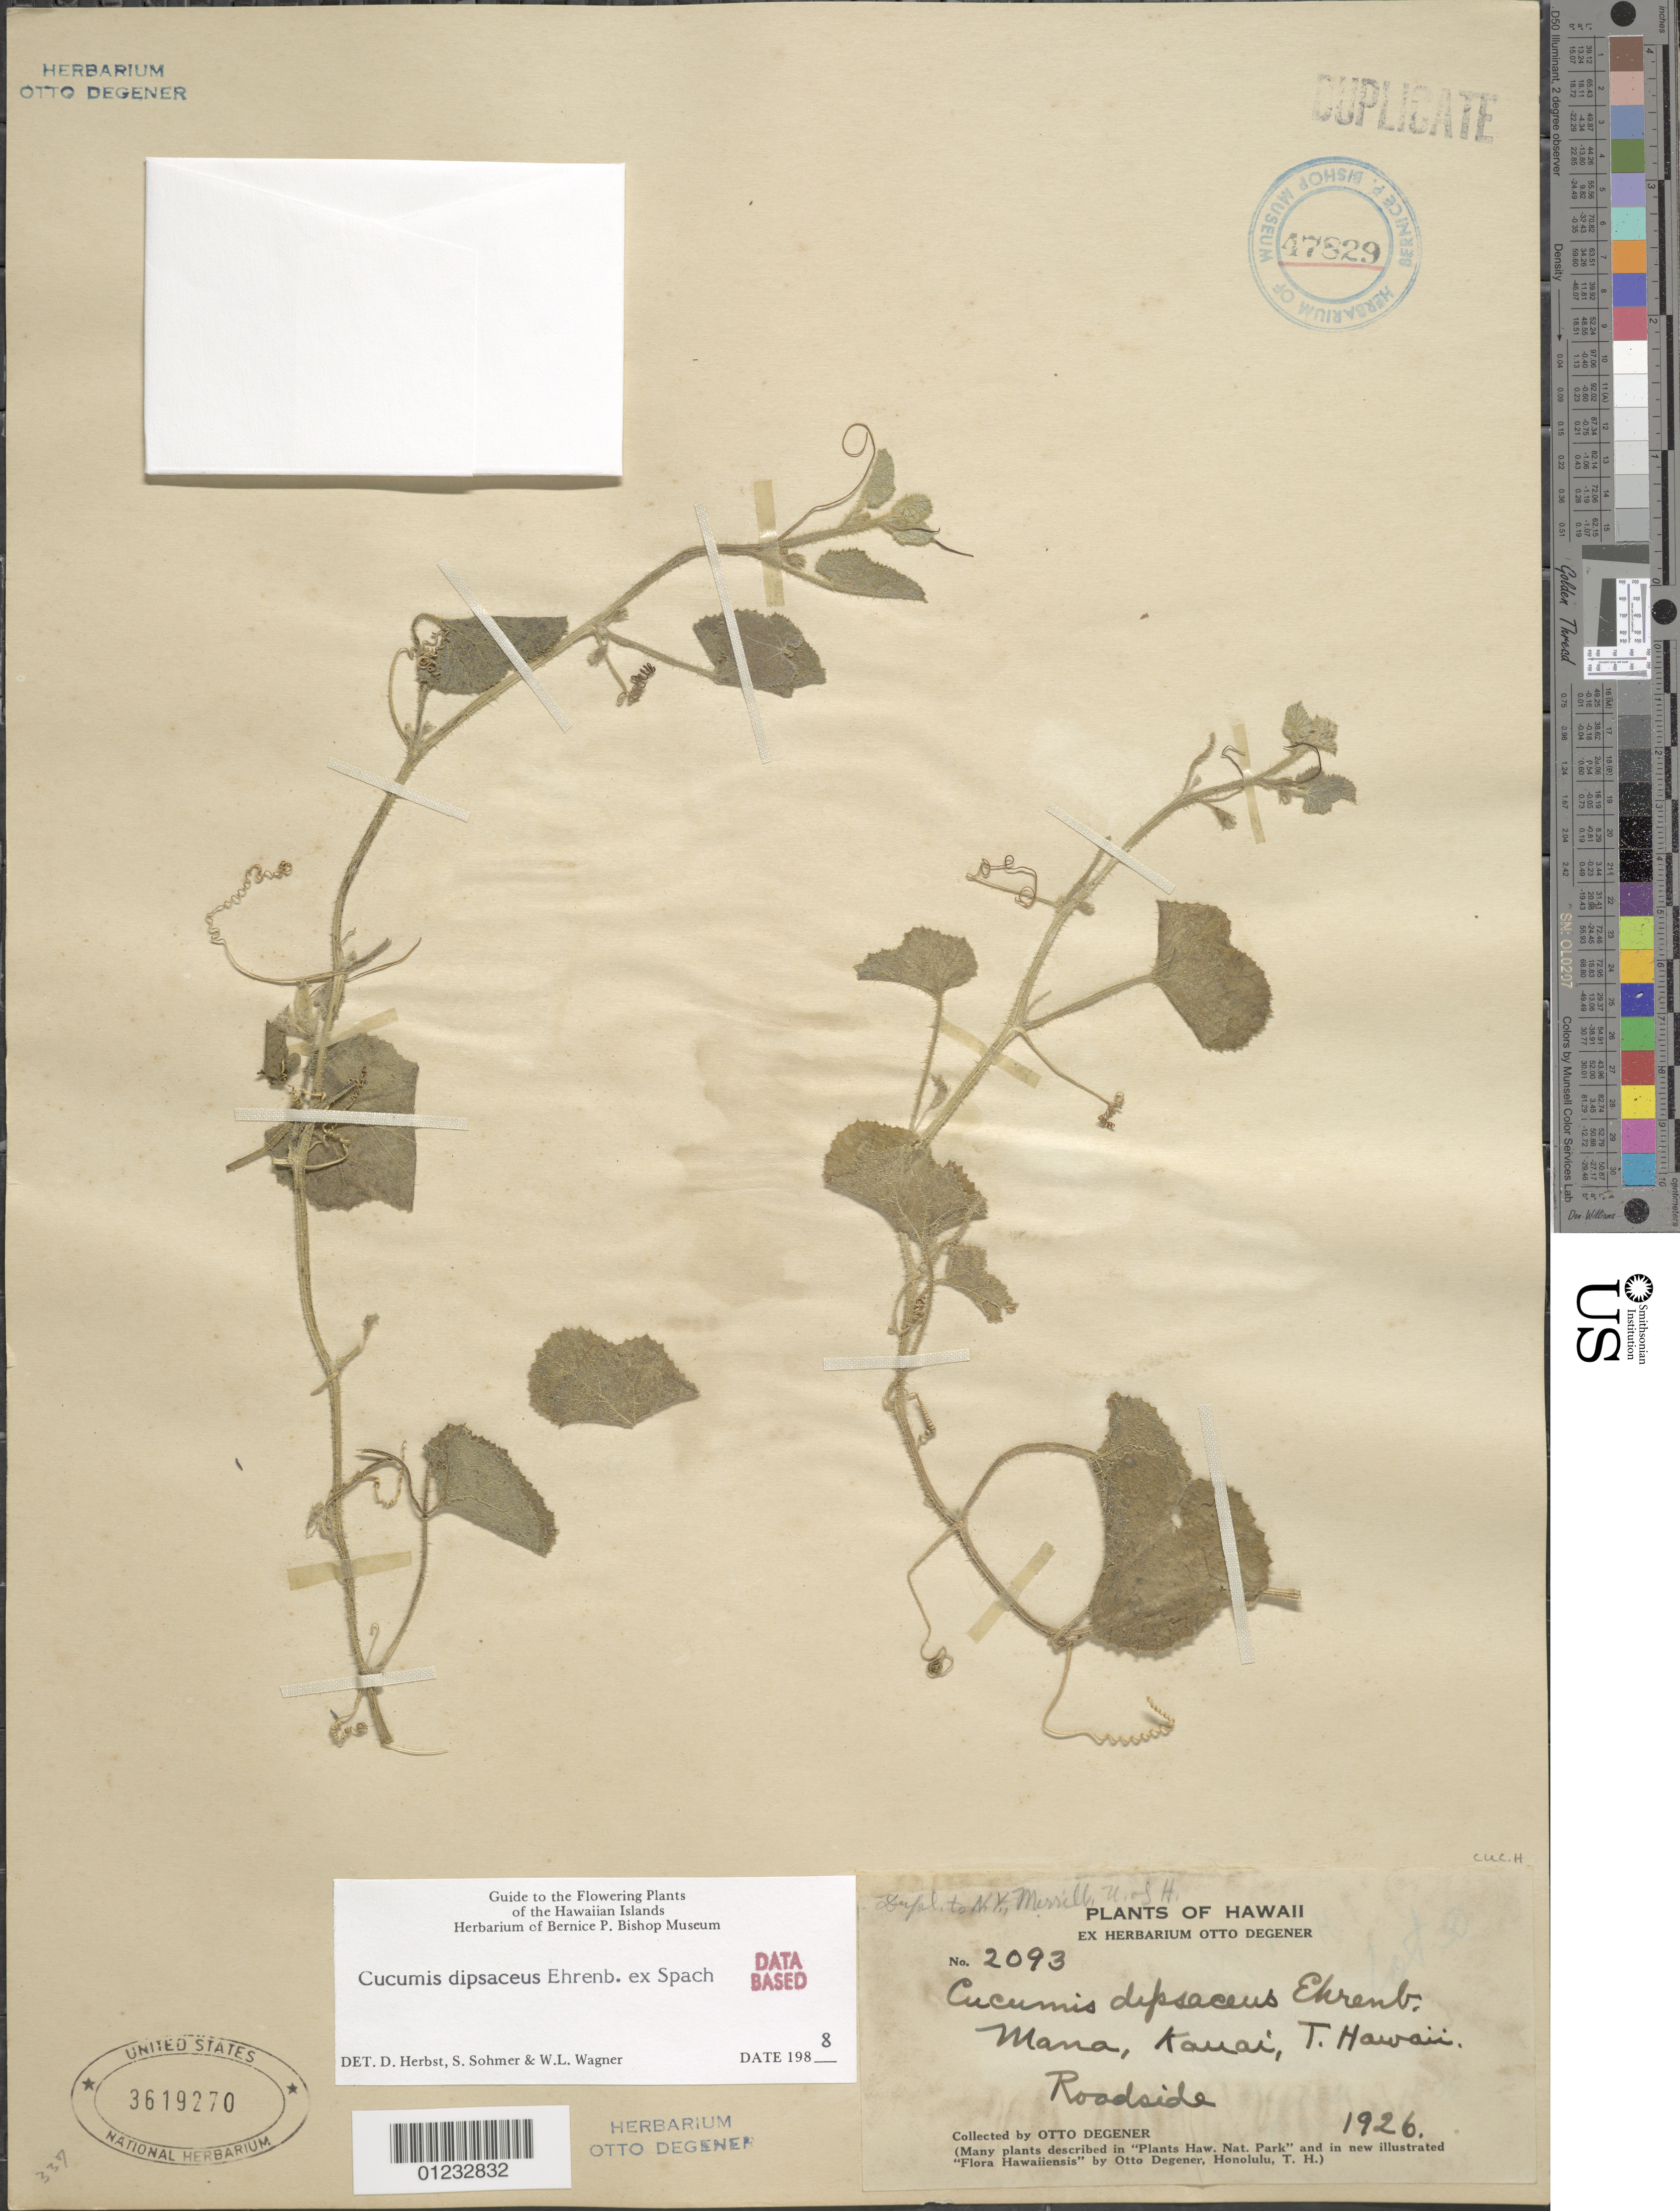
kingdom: Plantae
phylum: Tracheophyta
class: Magnoliopsida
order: Cucurbitales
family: Cucurbitaceae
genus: Cucumis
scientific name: Cucumis dipsaceus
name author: Ehrenb. ex Spach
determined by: Herbst, D. R.; Sohmer, S. H.; Wagner, W. L.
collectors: O. Degener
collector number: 2093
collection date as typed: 1926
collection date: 1926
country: United States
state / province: Hawaii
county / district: Kauai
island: Kaua'i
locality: Mana, roadside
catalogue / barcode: US 3619270